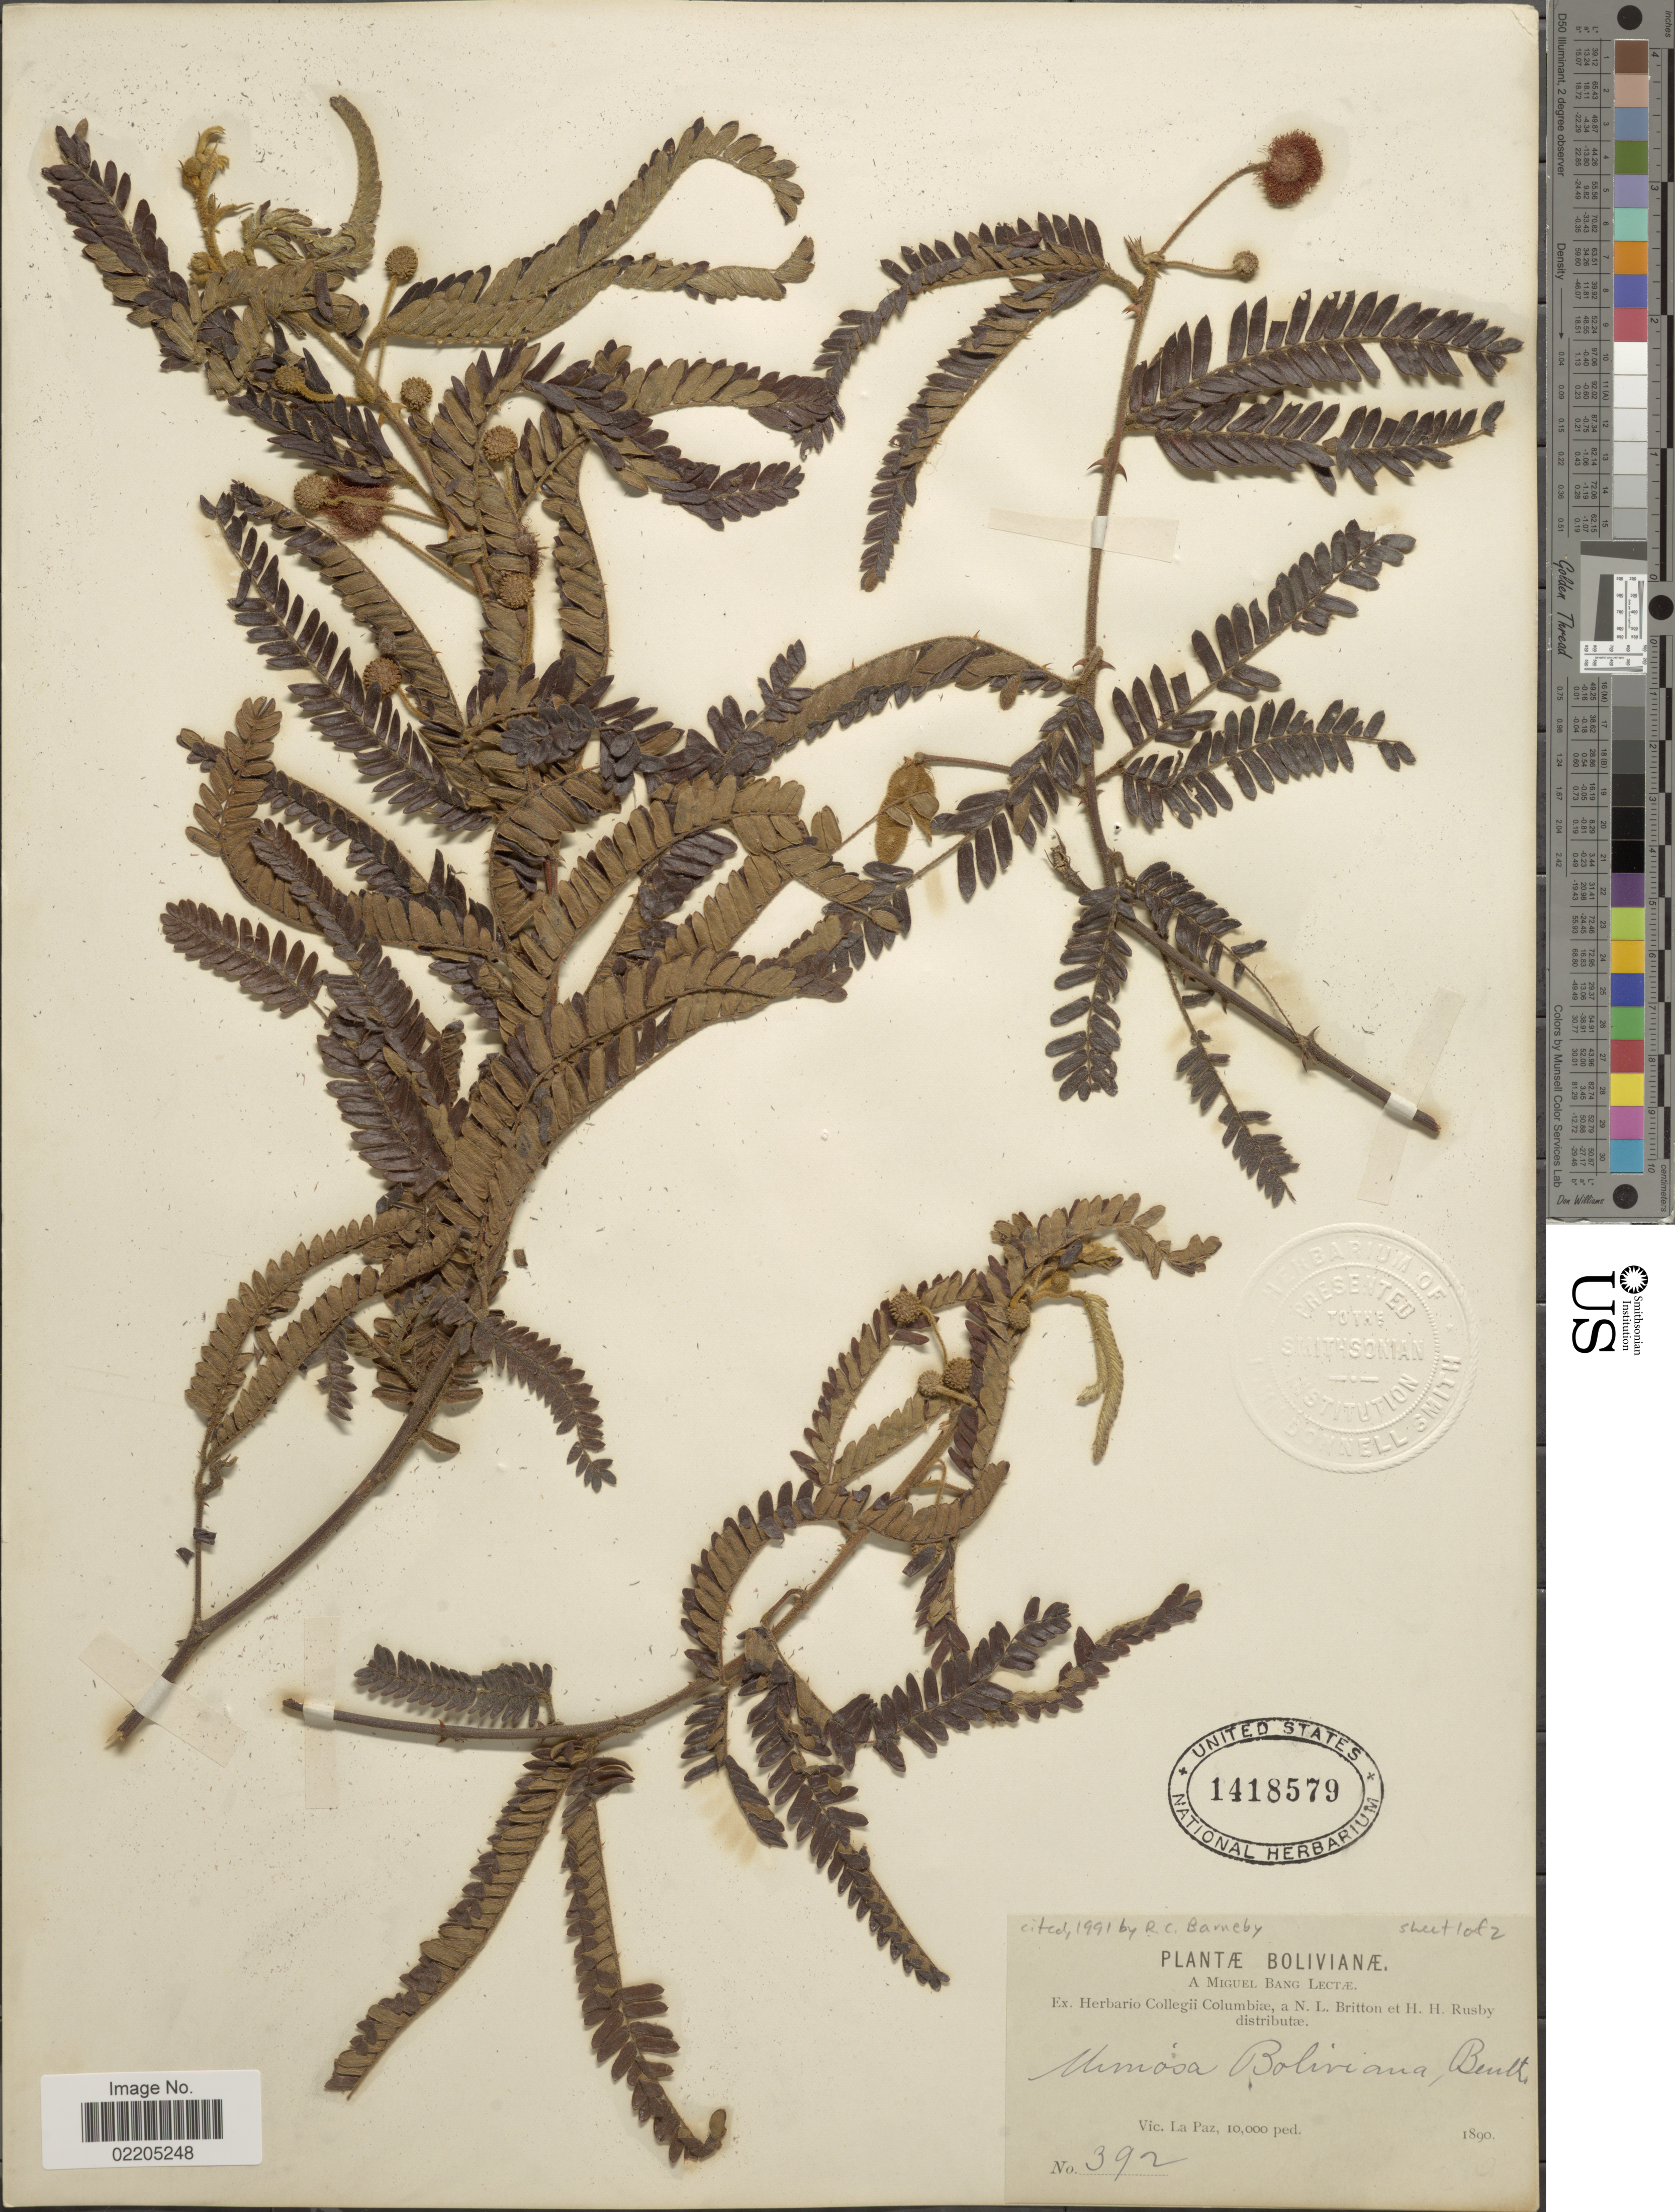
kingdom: Plantae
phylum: Tracheophyta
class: Magnoliopsida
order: Fabales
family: Fabaceae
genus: Mimosa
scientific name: Mimosa boliviana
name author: Benth.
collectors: M. Bang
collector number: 392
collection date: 1890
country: Bolivia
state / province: La Paz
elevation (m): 3048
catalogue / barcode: US 1418579